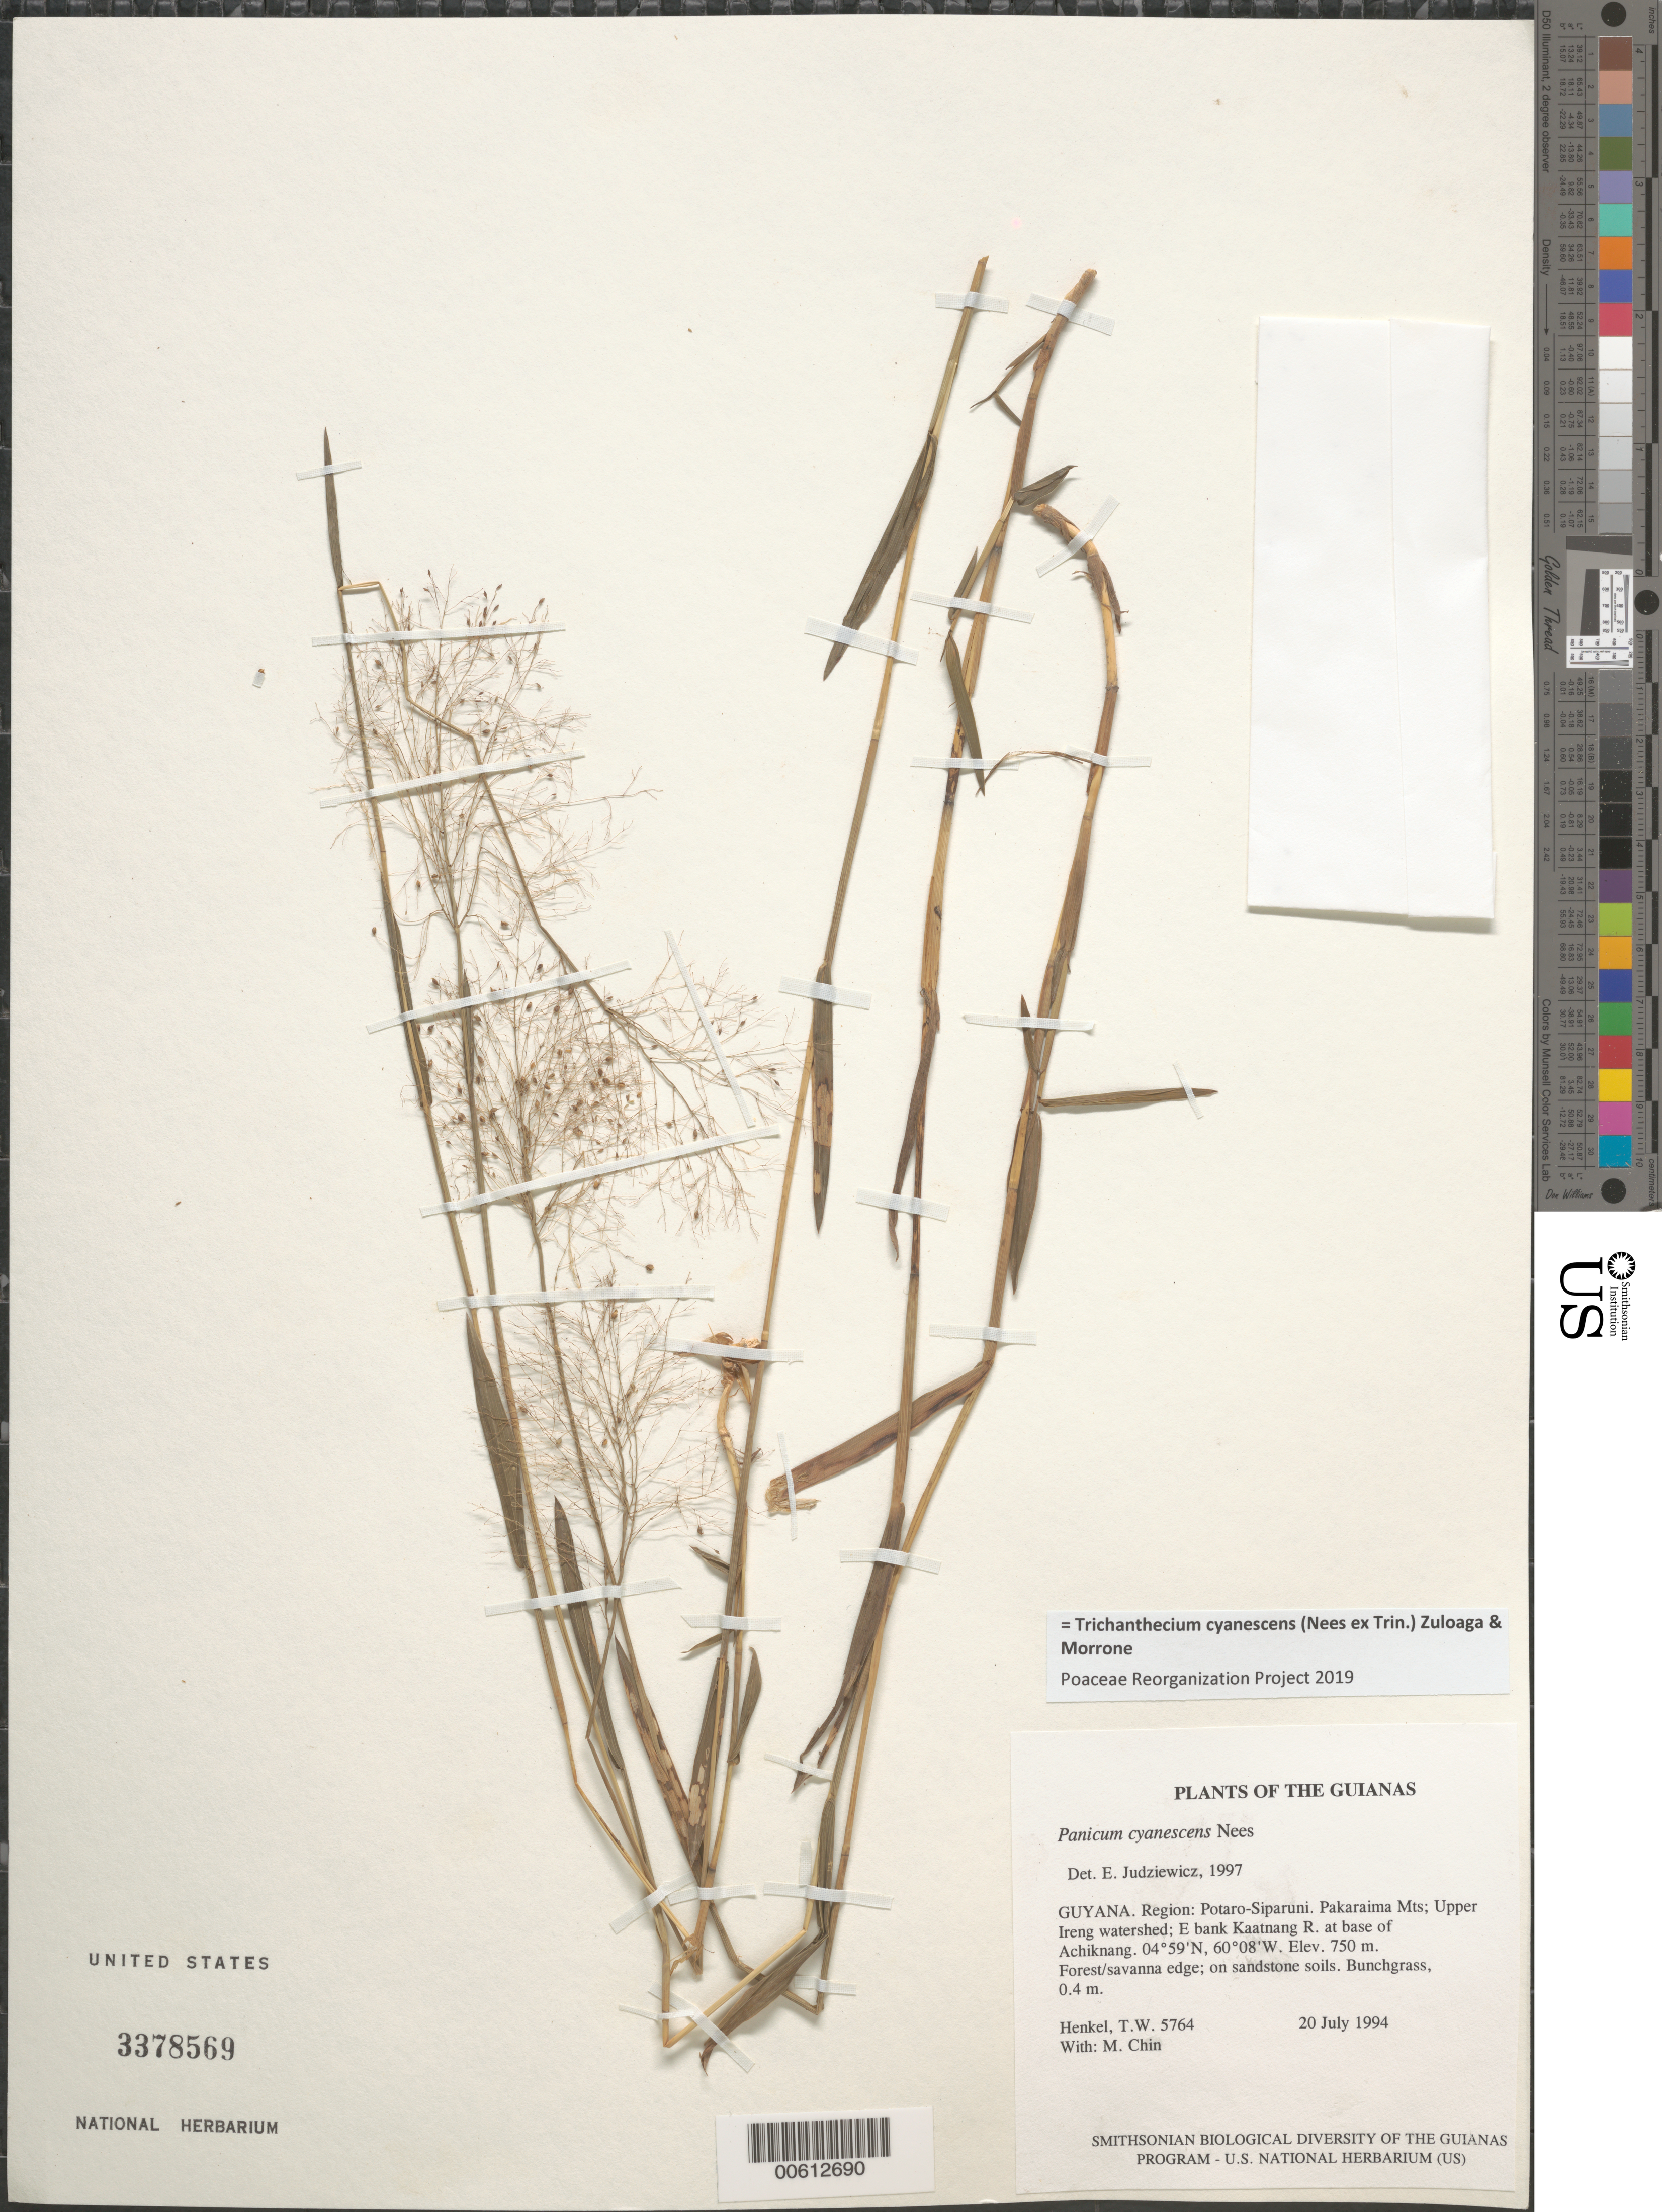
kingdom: Plantae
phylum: Tracheophyta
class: Liliopsida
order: Poales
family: Poaceae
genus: Trichanthecium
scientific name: Trichanthecium cyanescens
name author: (Nees ex Trin.) Zuloaga & Morrone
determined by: Poaceae Reorganization Project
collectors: T. Henkel & M. Chin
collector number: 5764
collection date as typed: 20 July 1994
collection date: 1994-07-20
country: Guyana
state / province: Potaro-Siparuni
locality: Pakaraima Mts; Upper Ireng watershed; E bank Kaatnang R. at base of Achiknang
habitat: Forest/savanna edge; on sandstone soils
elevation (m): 750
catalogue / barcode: US 3378569